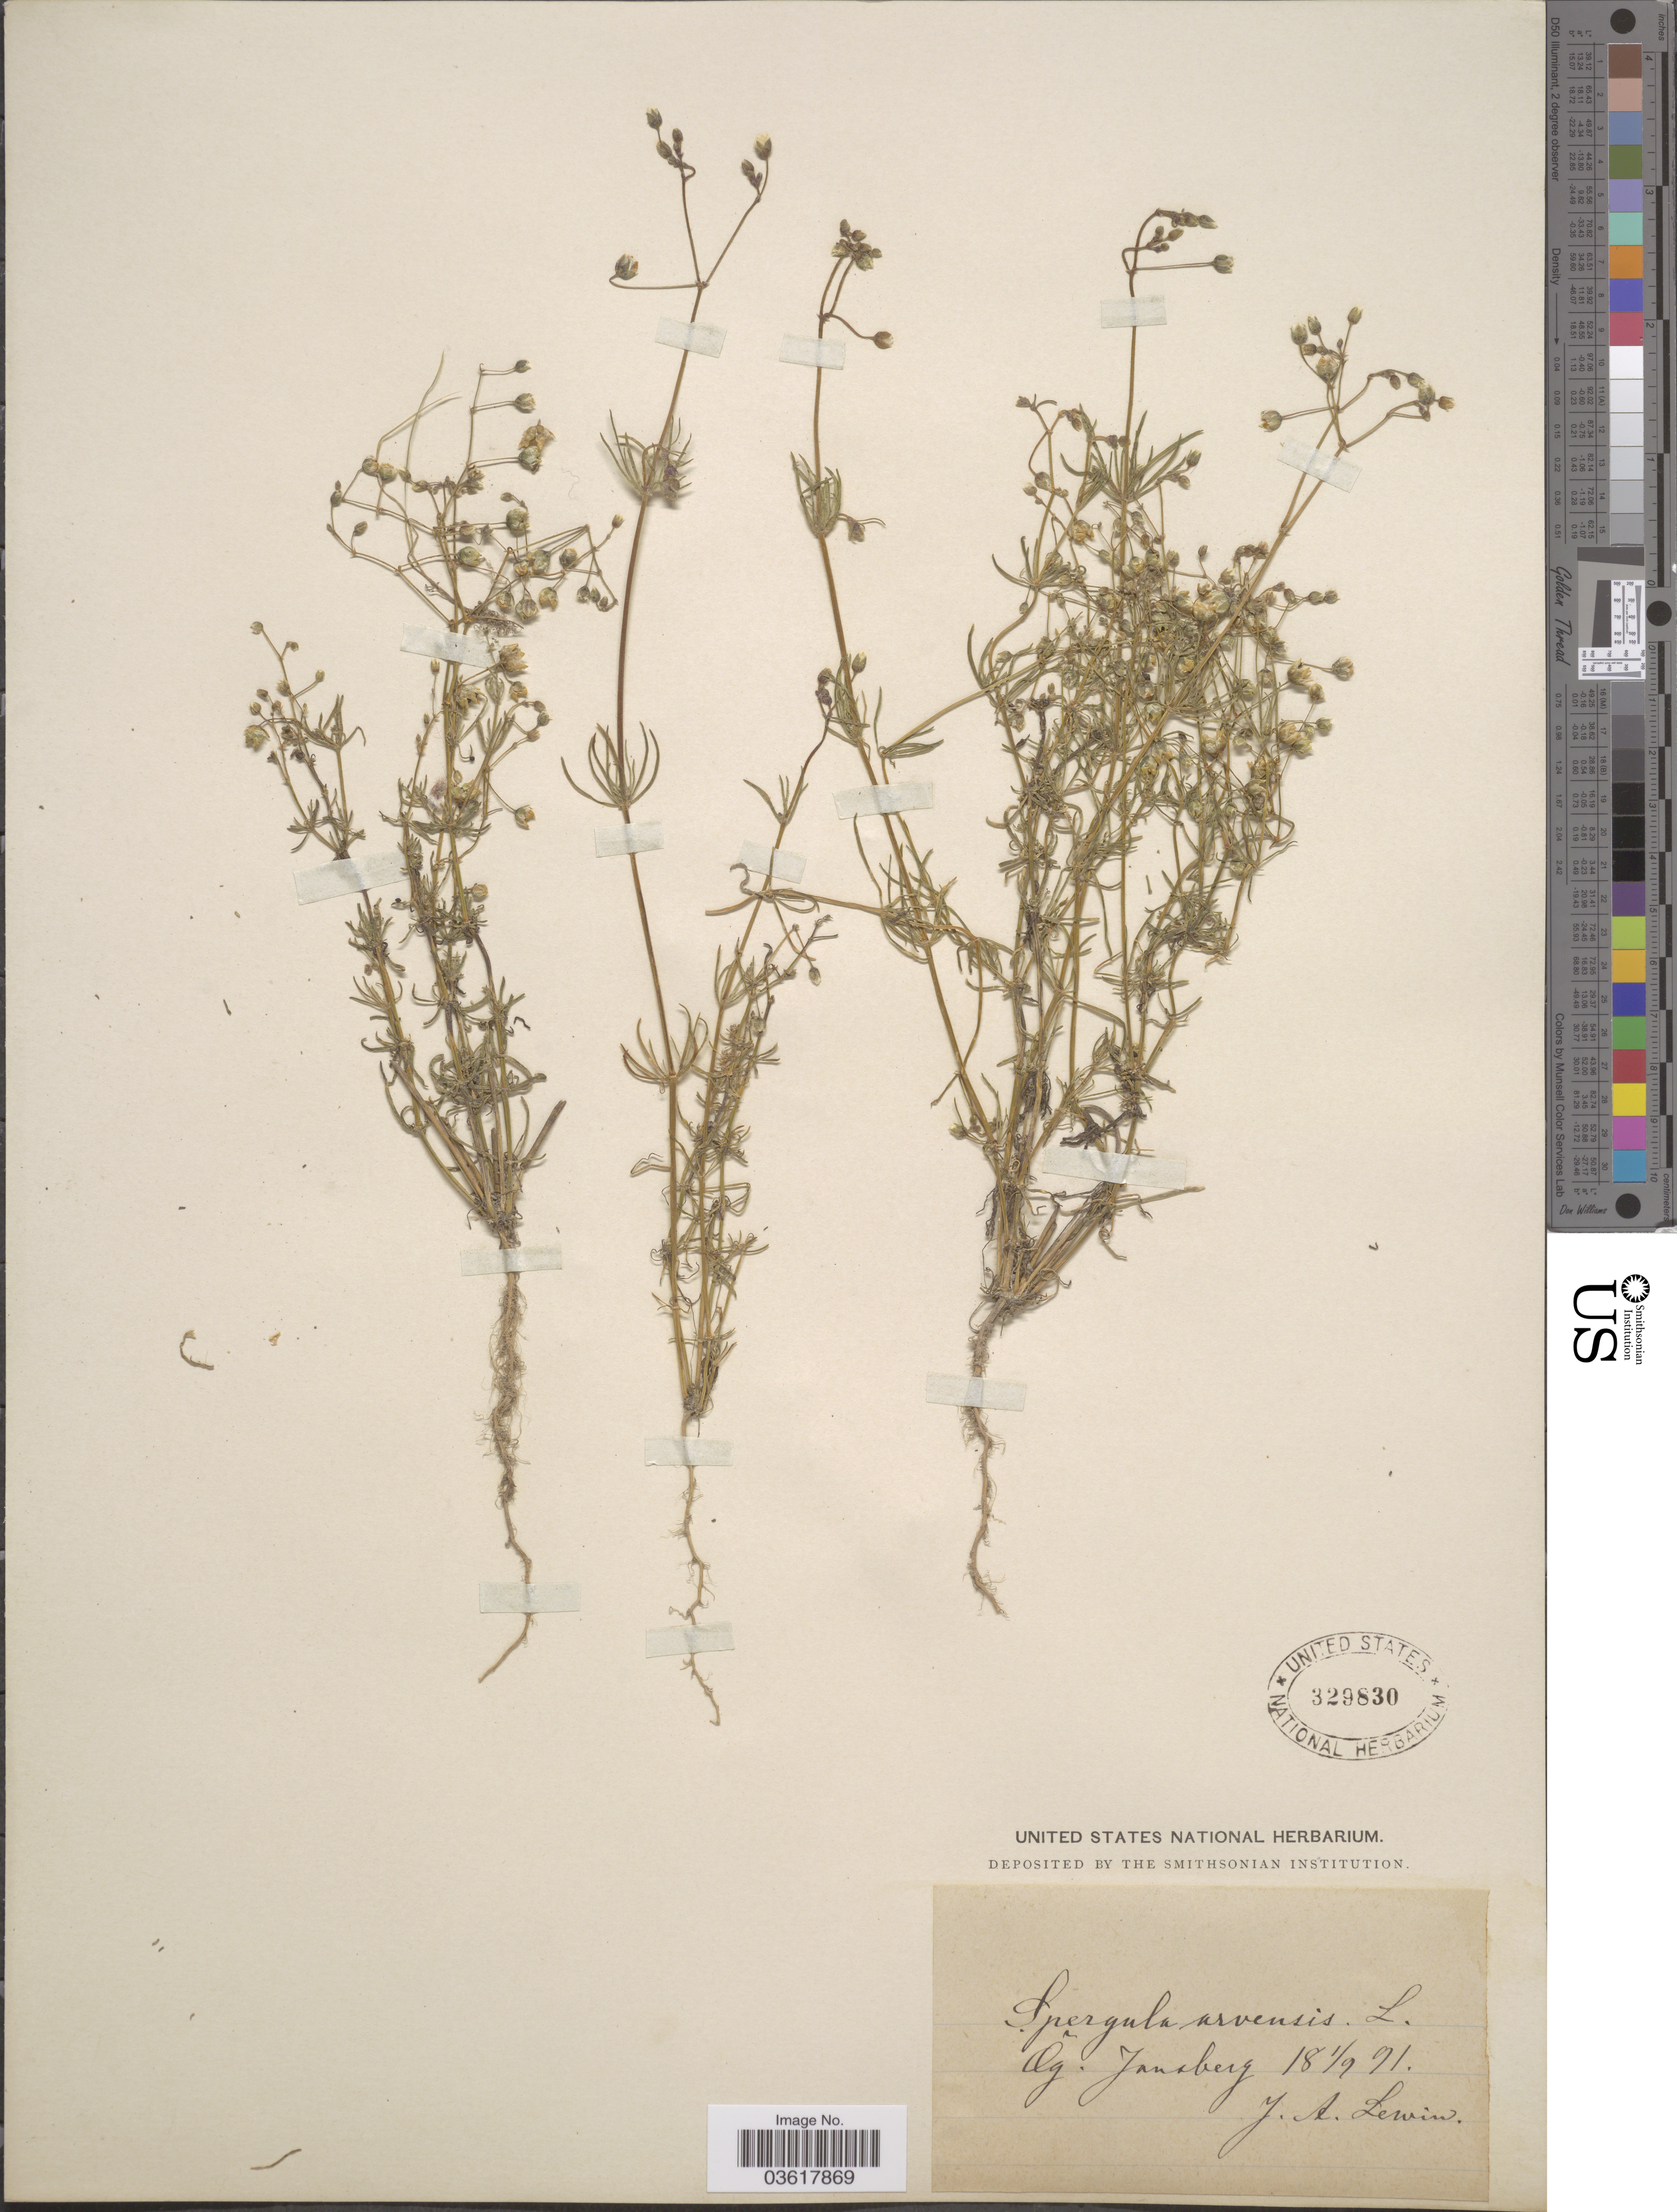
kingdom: Plantae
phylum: Tracheophyta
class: Magnoliopsida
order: Caryophyllales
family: Caryophyllaceae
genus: Spergula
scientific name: Spergula arvensis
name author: L.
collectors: J. Lewin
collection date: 1891-09-01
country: Sweden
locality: Õg. Jansberg.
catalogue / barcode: US 329830